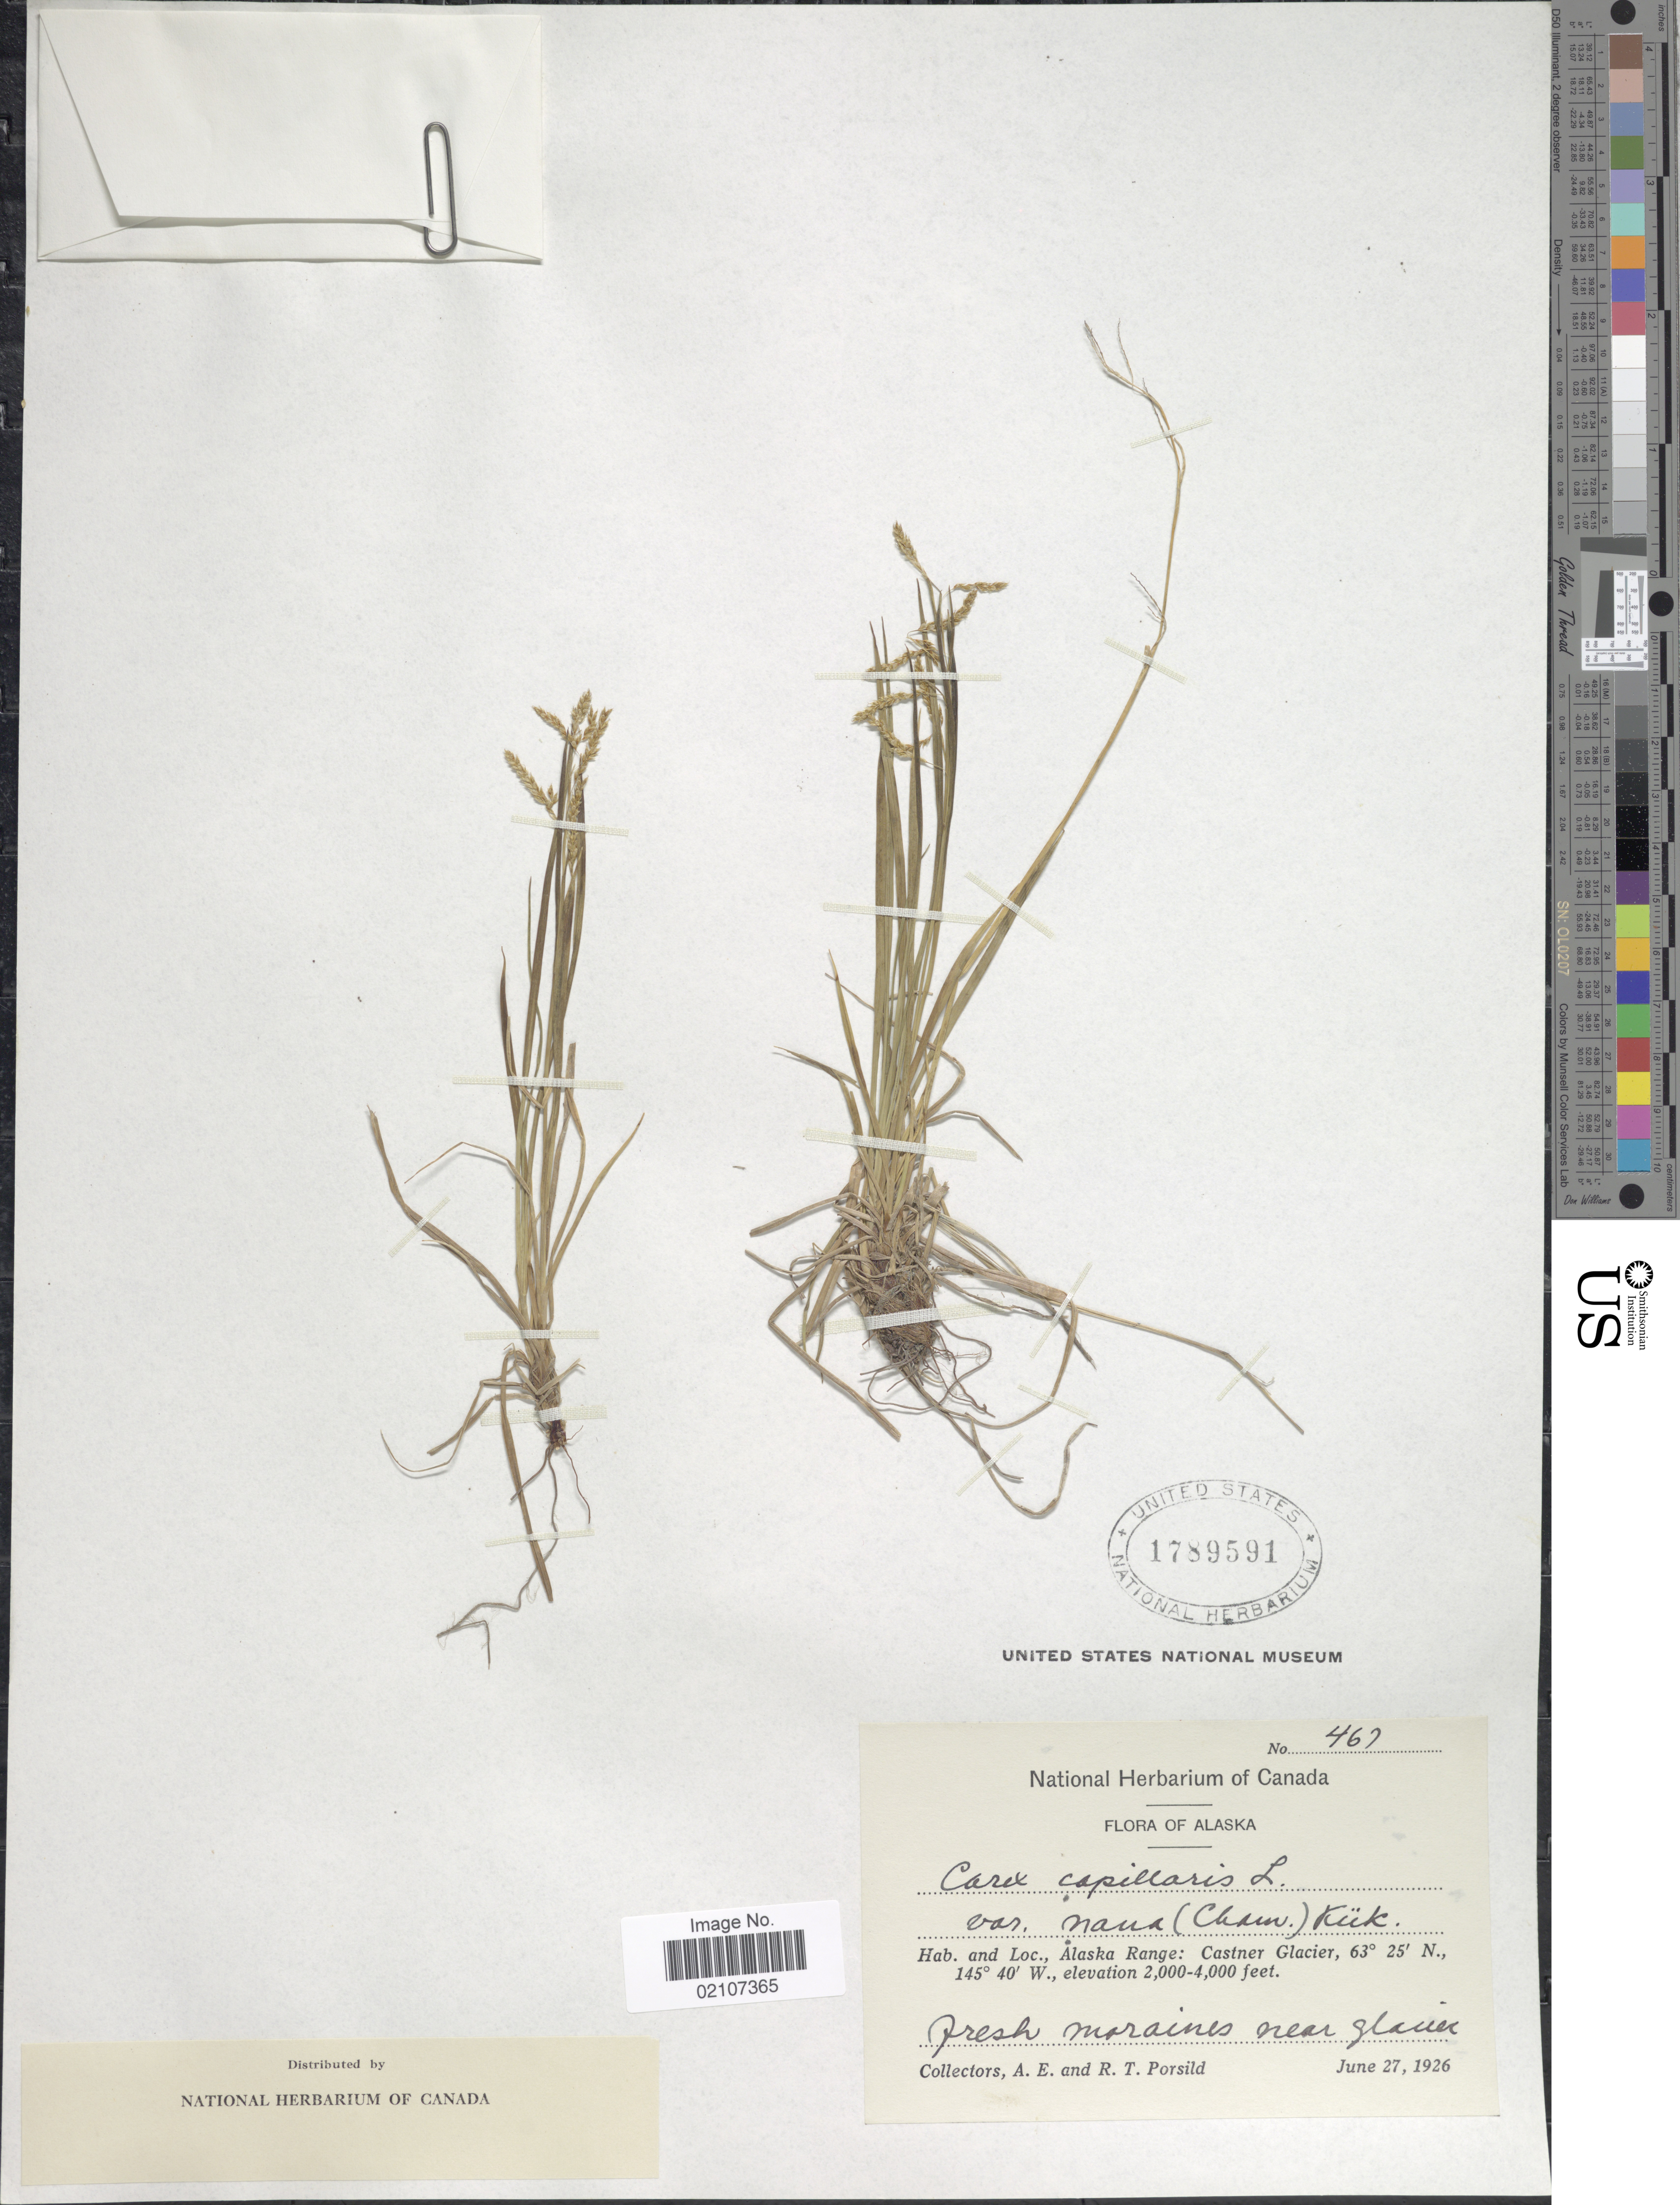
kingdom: Plantae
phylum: Tracheophyta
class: Liliopsida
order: Poales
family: Cyperaceae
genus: Carex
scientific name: Carex capillaris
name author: L.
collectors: A. E. Porsild & R. T. Porsild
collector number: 467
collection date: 1926-06-27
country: United States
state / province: Alaska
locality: Alaska Range: Castner Glacier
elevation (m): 610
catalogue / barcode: US 1789591